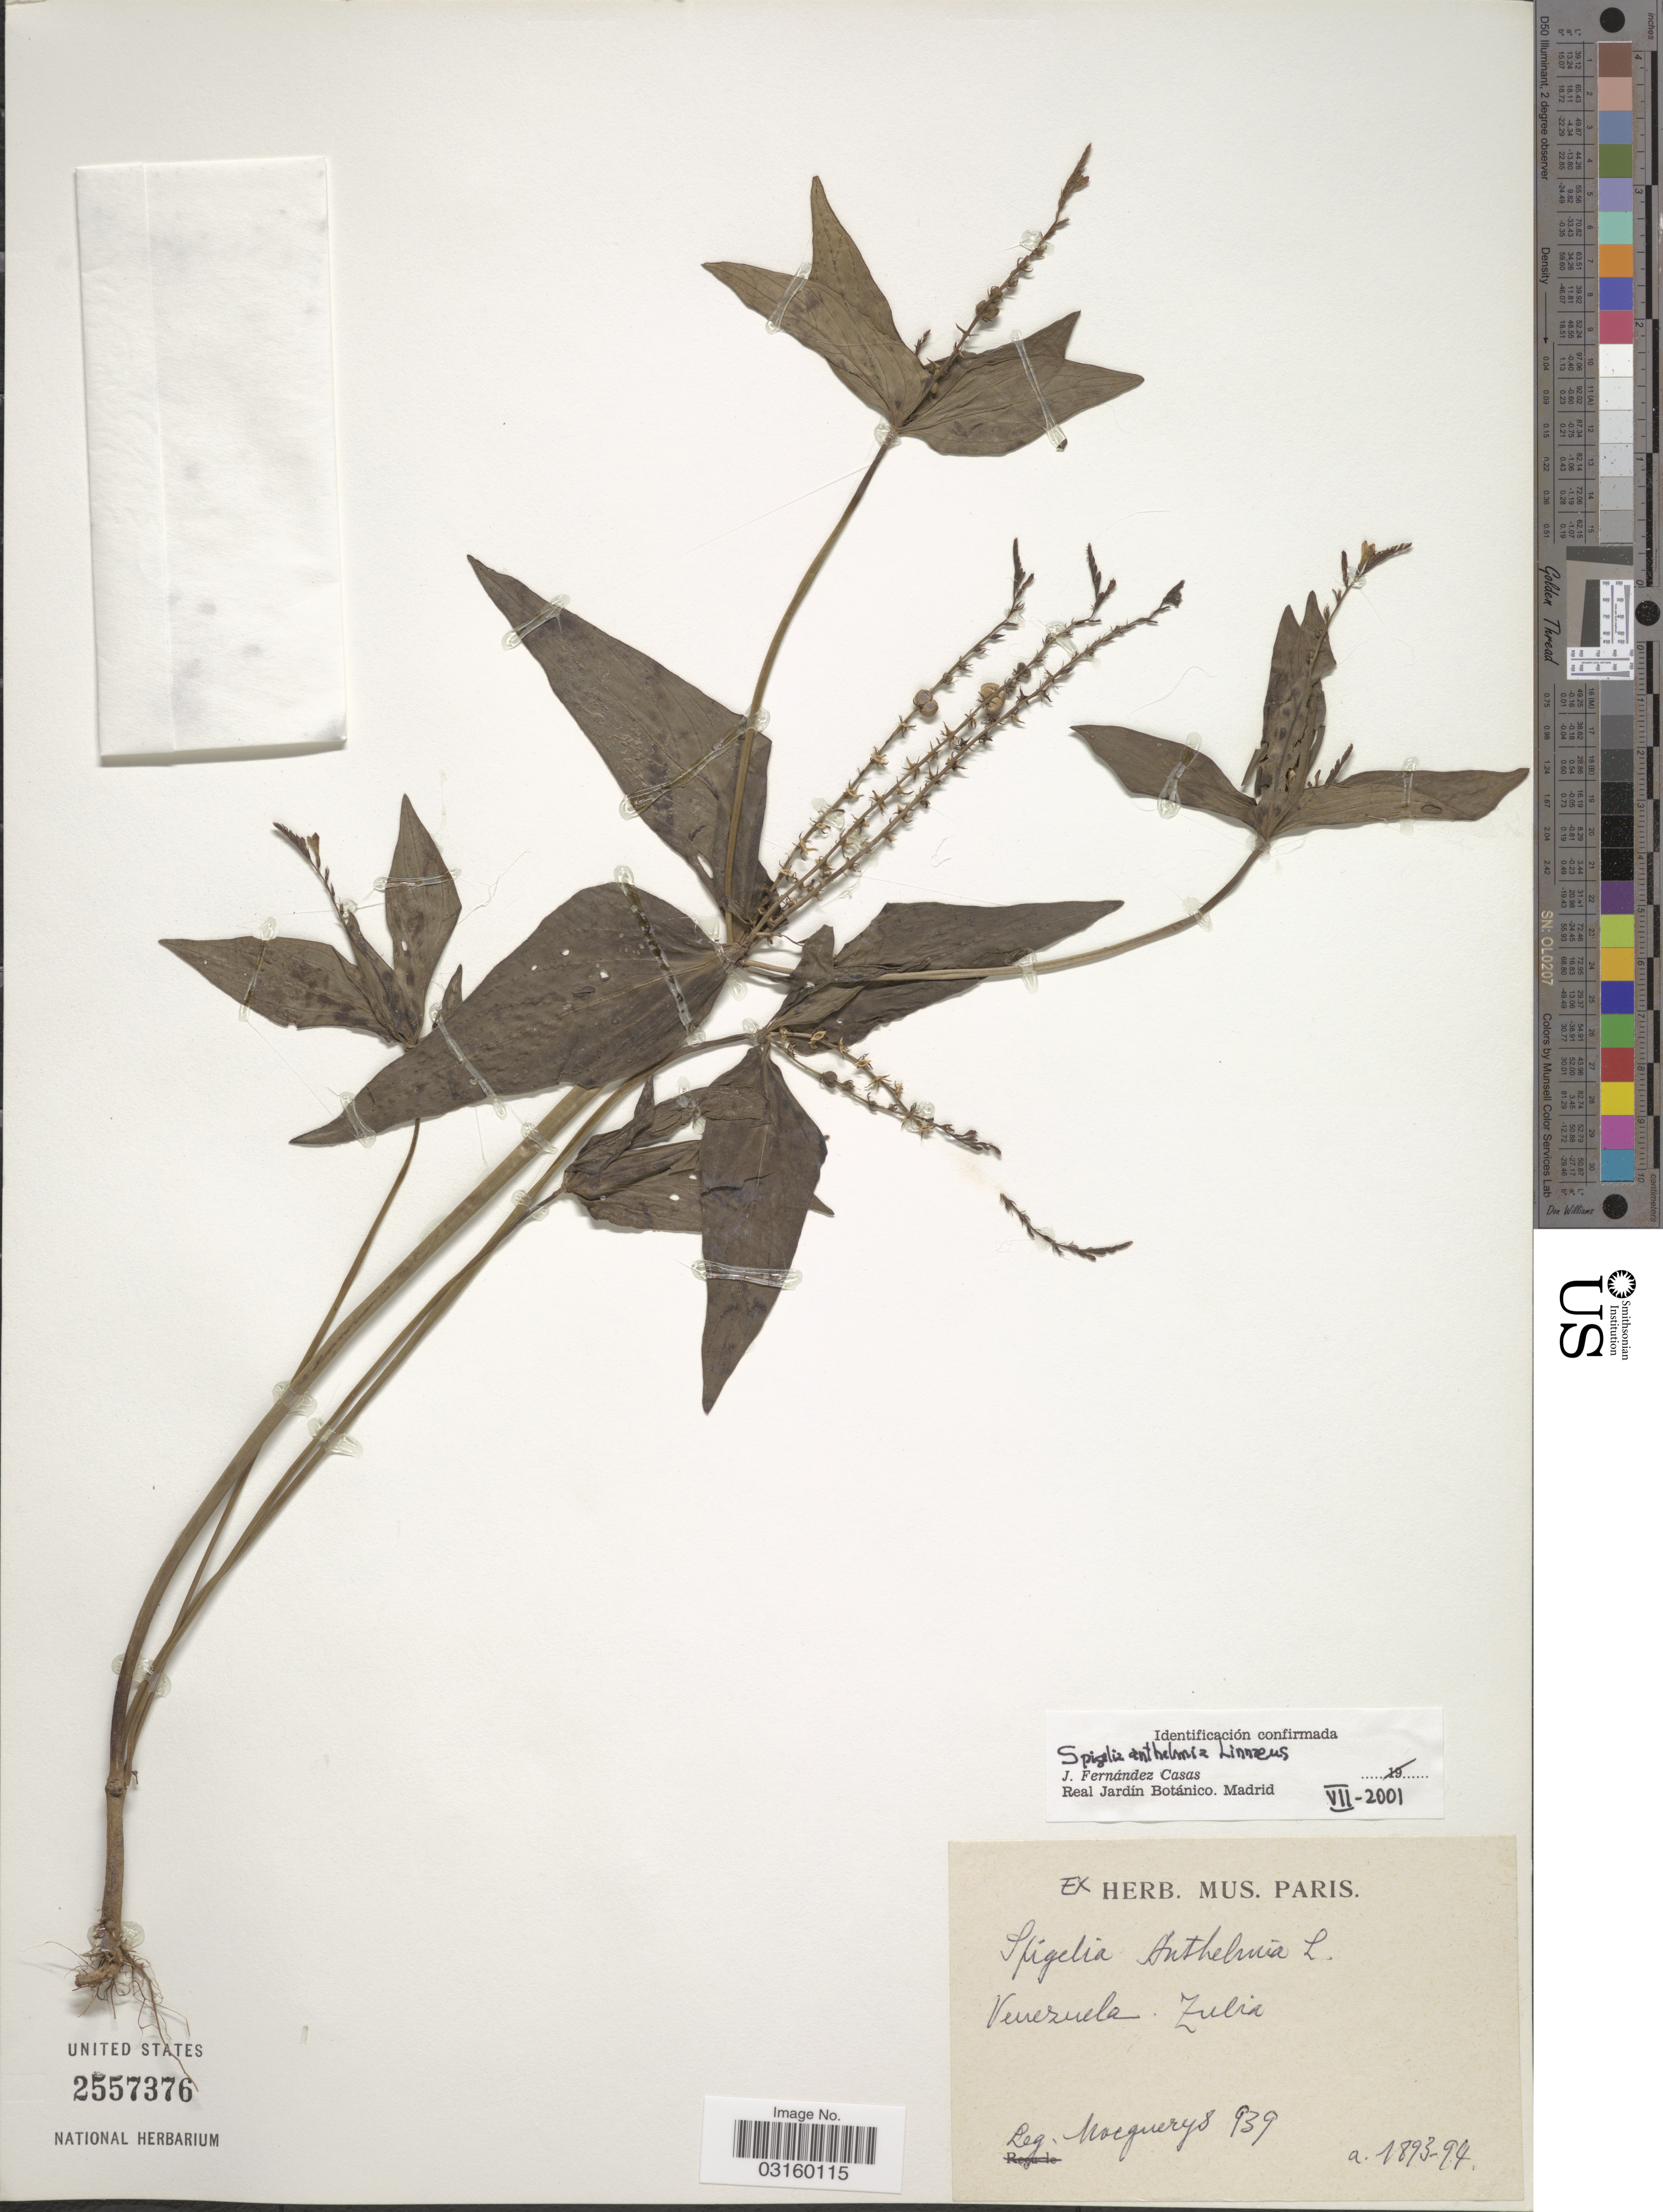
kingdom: Plantae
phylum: Tracheophyta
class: Magnoliopsida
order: Gentianales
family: Loganiaceae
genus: Spigelia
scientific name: Spigelia anthelmia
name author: L.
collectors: A. Mocquerys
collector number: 939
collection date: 1893/1894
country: Venezuela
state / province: Zulia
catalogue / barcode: US 2557376